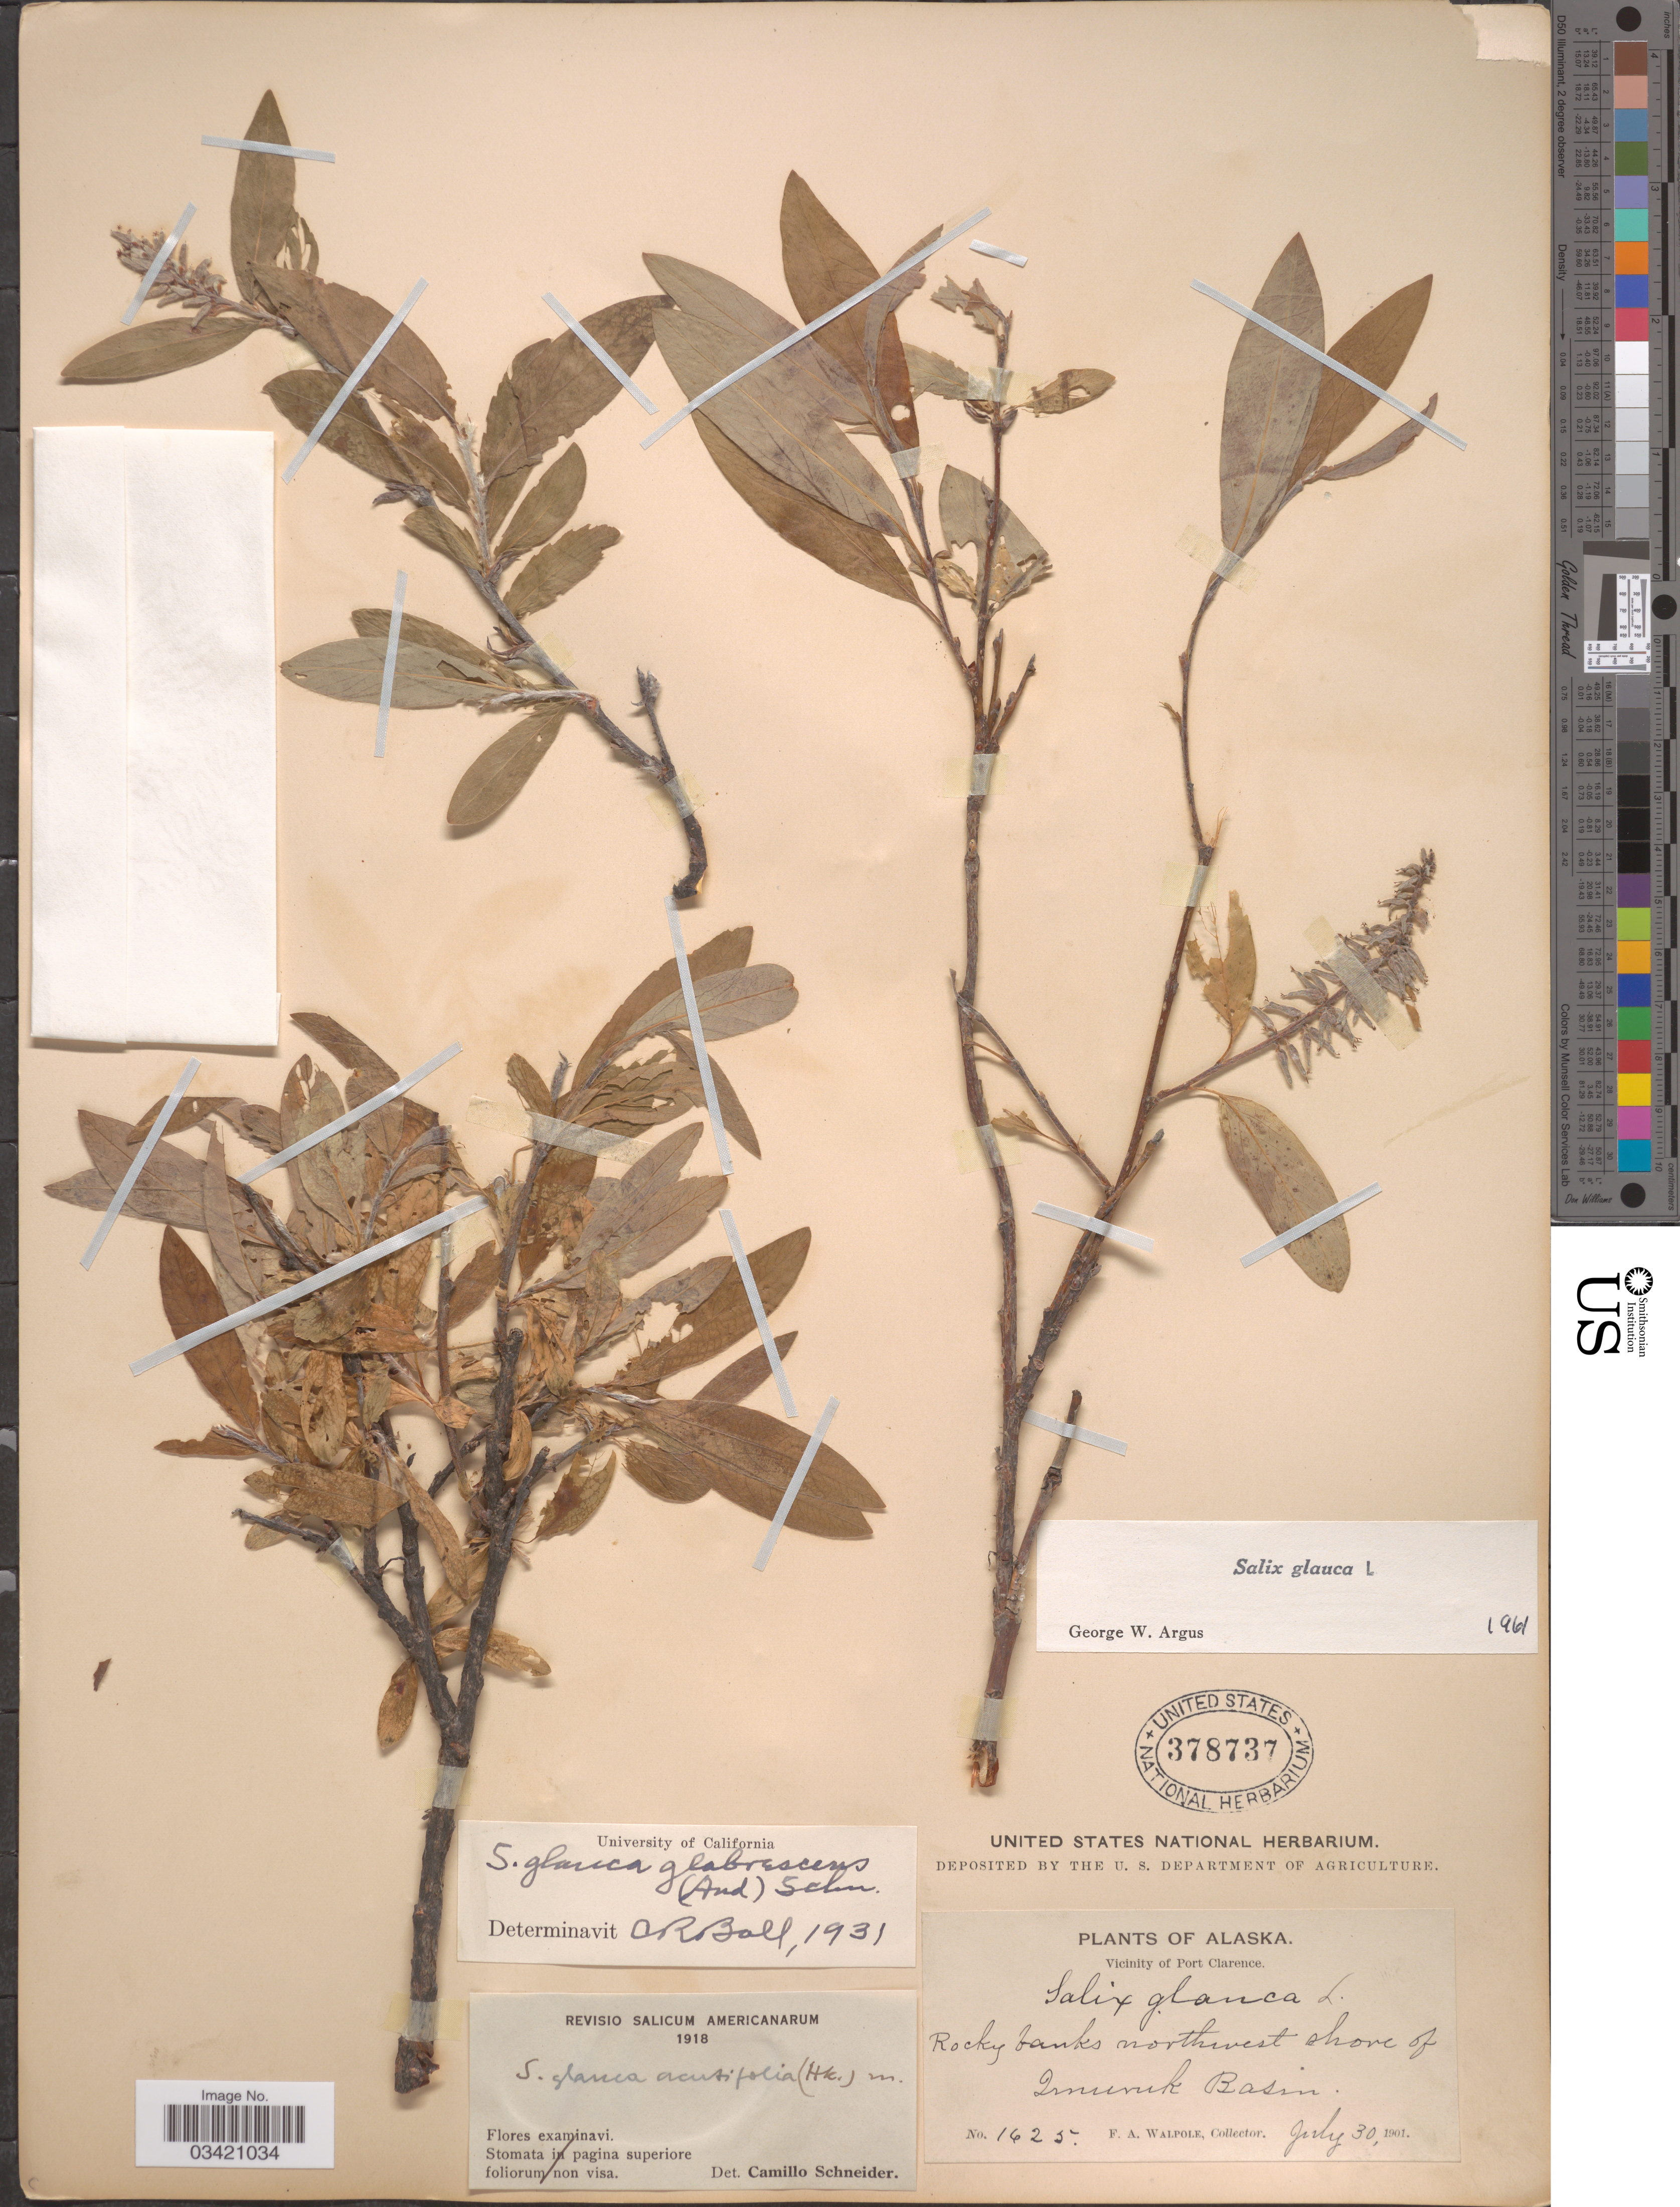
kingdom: Plantae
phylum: Tracheophyta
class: Magnoliopsida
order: Malpighiales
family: Salicaceae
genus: Salix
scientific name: Salix glauca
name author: L.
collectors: F. Walpole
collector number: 1625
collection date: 1901-07-30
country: United States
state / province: Alaska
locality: Vicinity of Port Clarence. Rocky banks northwest shore of Imuruk Basin.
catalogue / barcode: US 378737